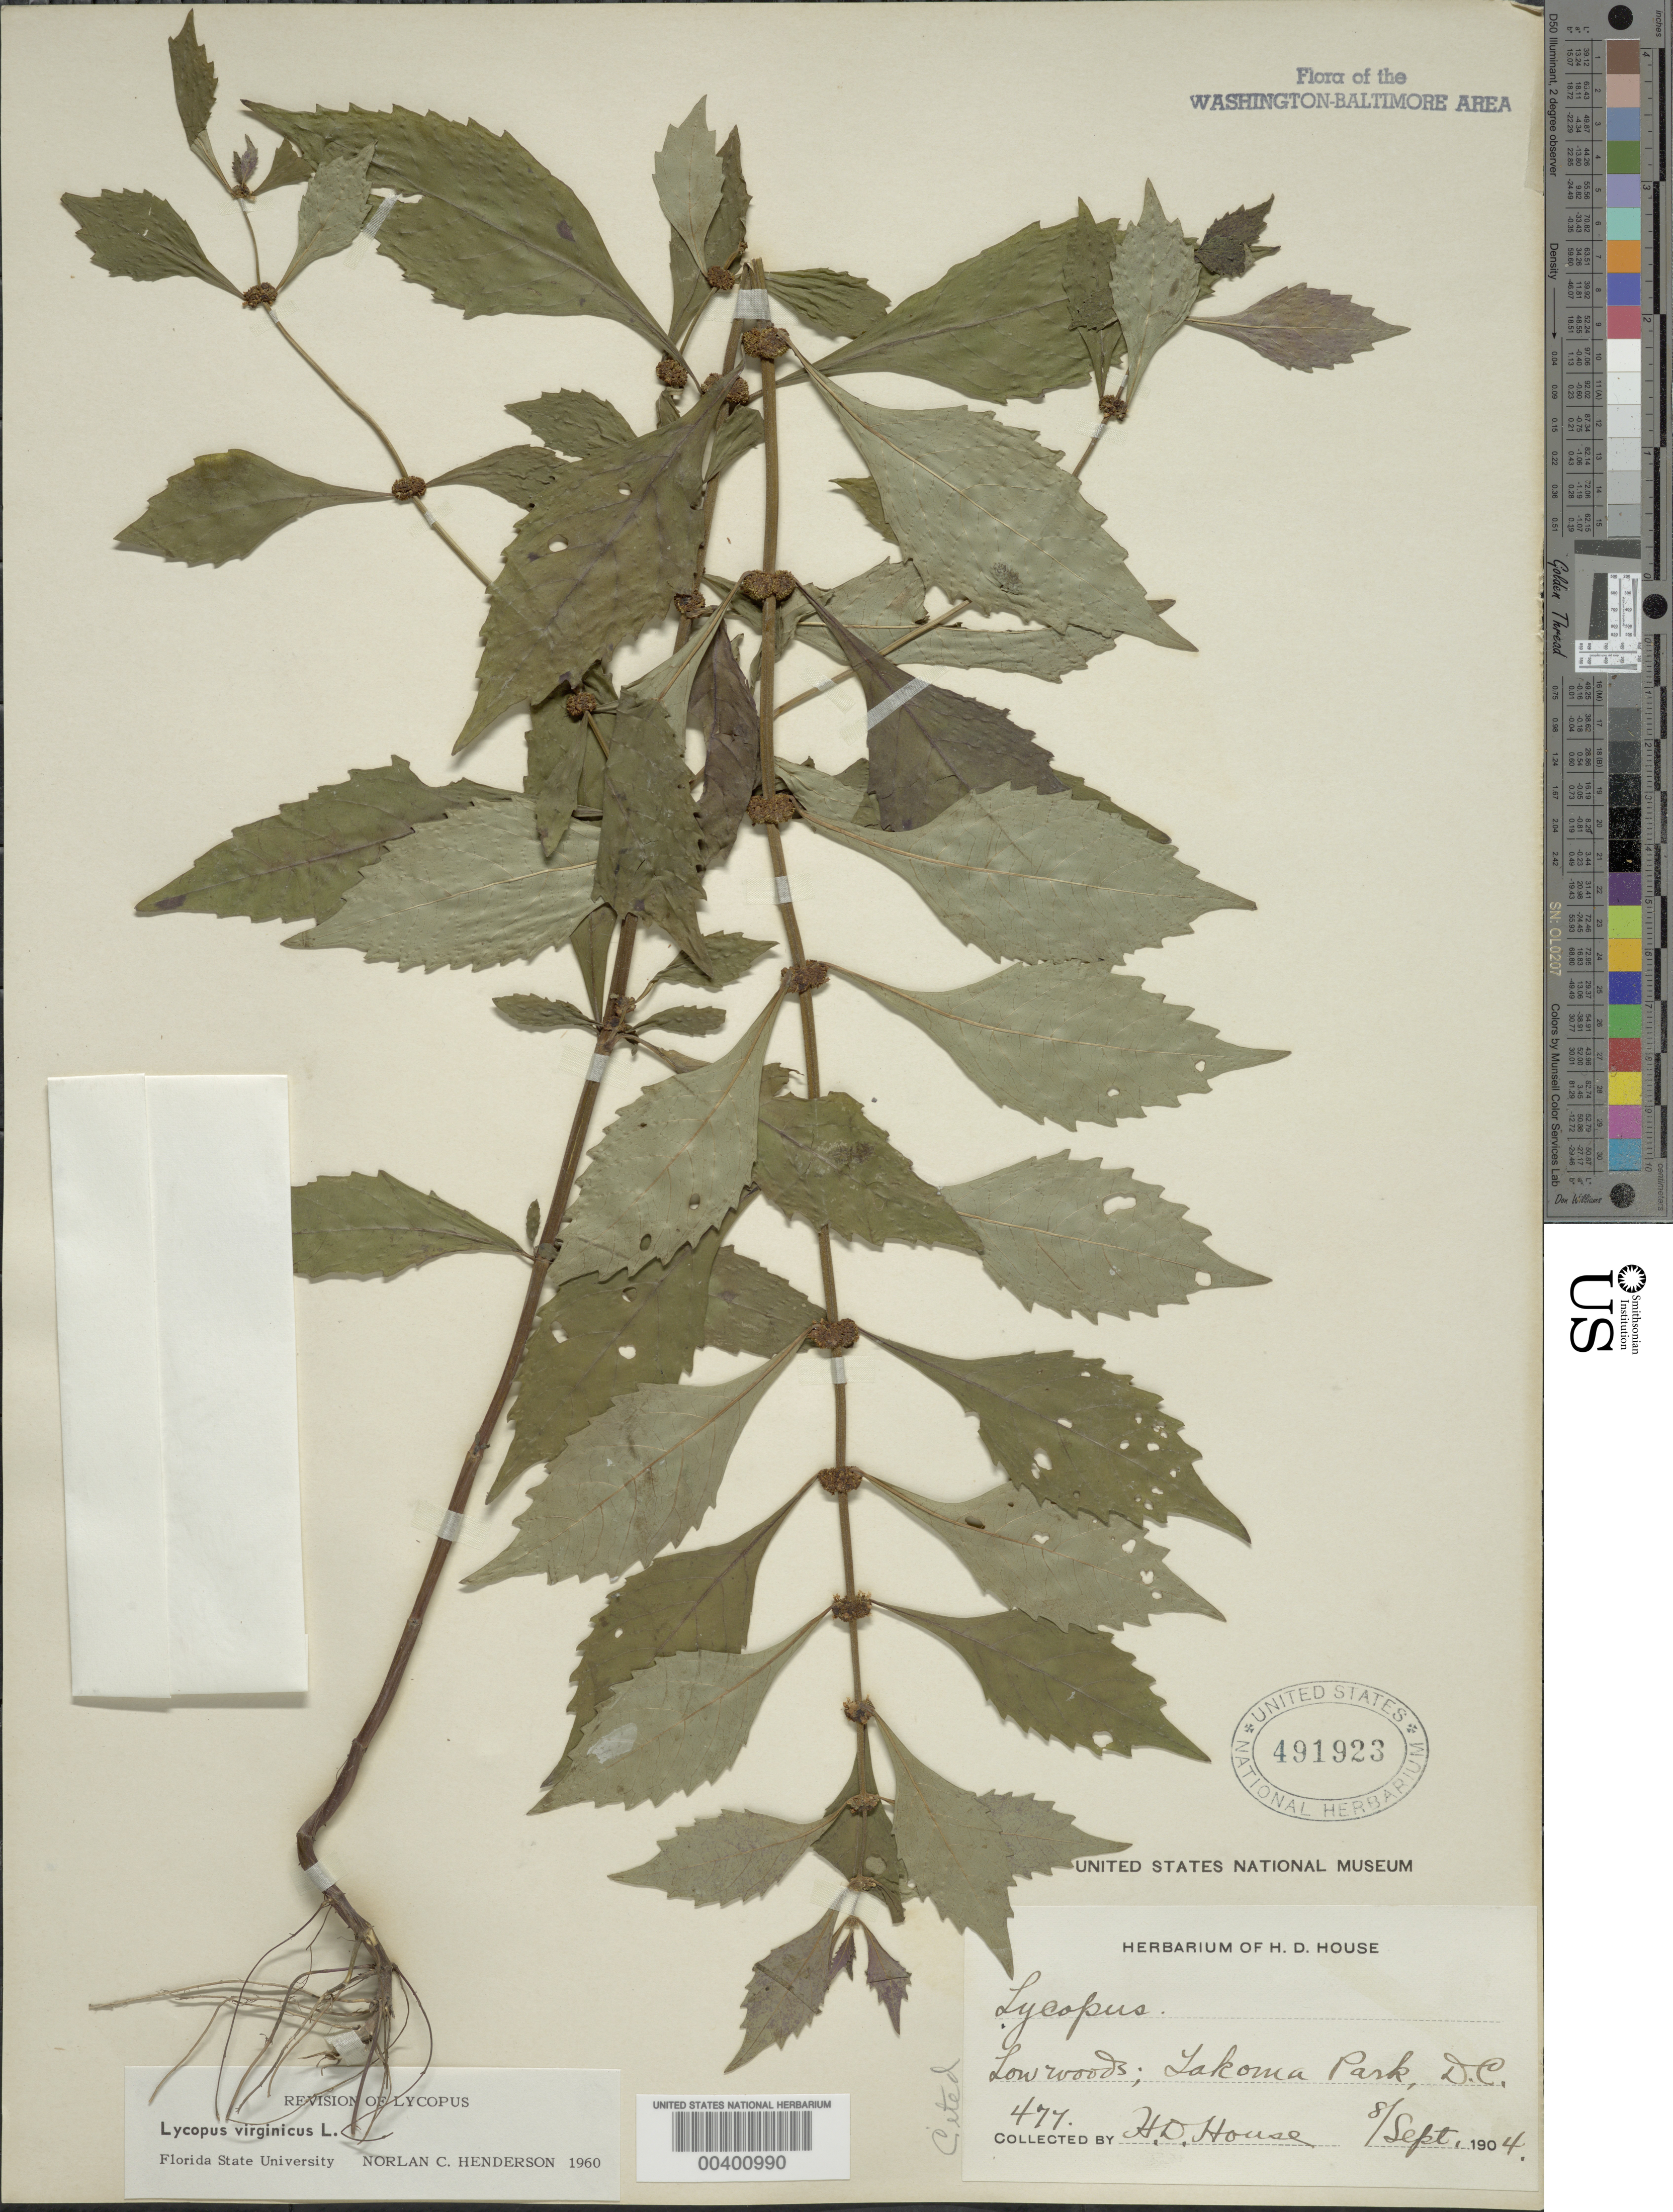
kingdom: Plantae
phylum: Tracheophyta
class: Magnoliopsida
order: Lamiales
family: Lamiaceae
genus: Lycopus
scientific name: Lycopus virginicus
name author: L.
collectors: H. D. House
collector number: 474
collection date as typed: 08 Sep 1904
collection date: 1904-09-08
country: United States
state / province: District of Columbia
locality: Takoma Park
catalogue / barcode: US 491923